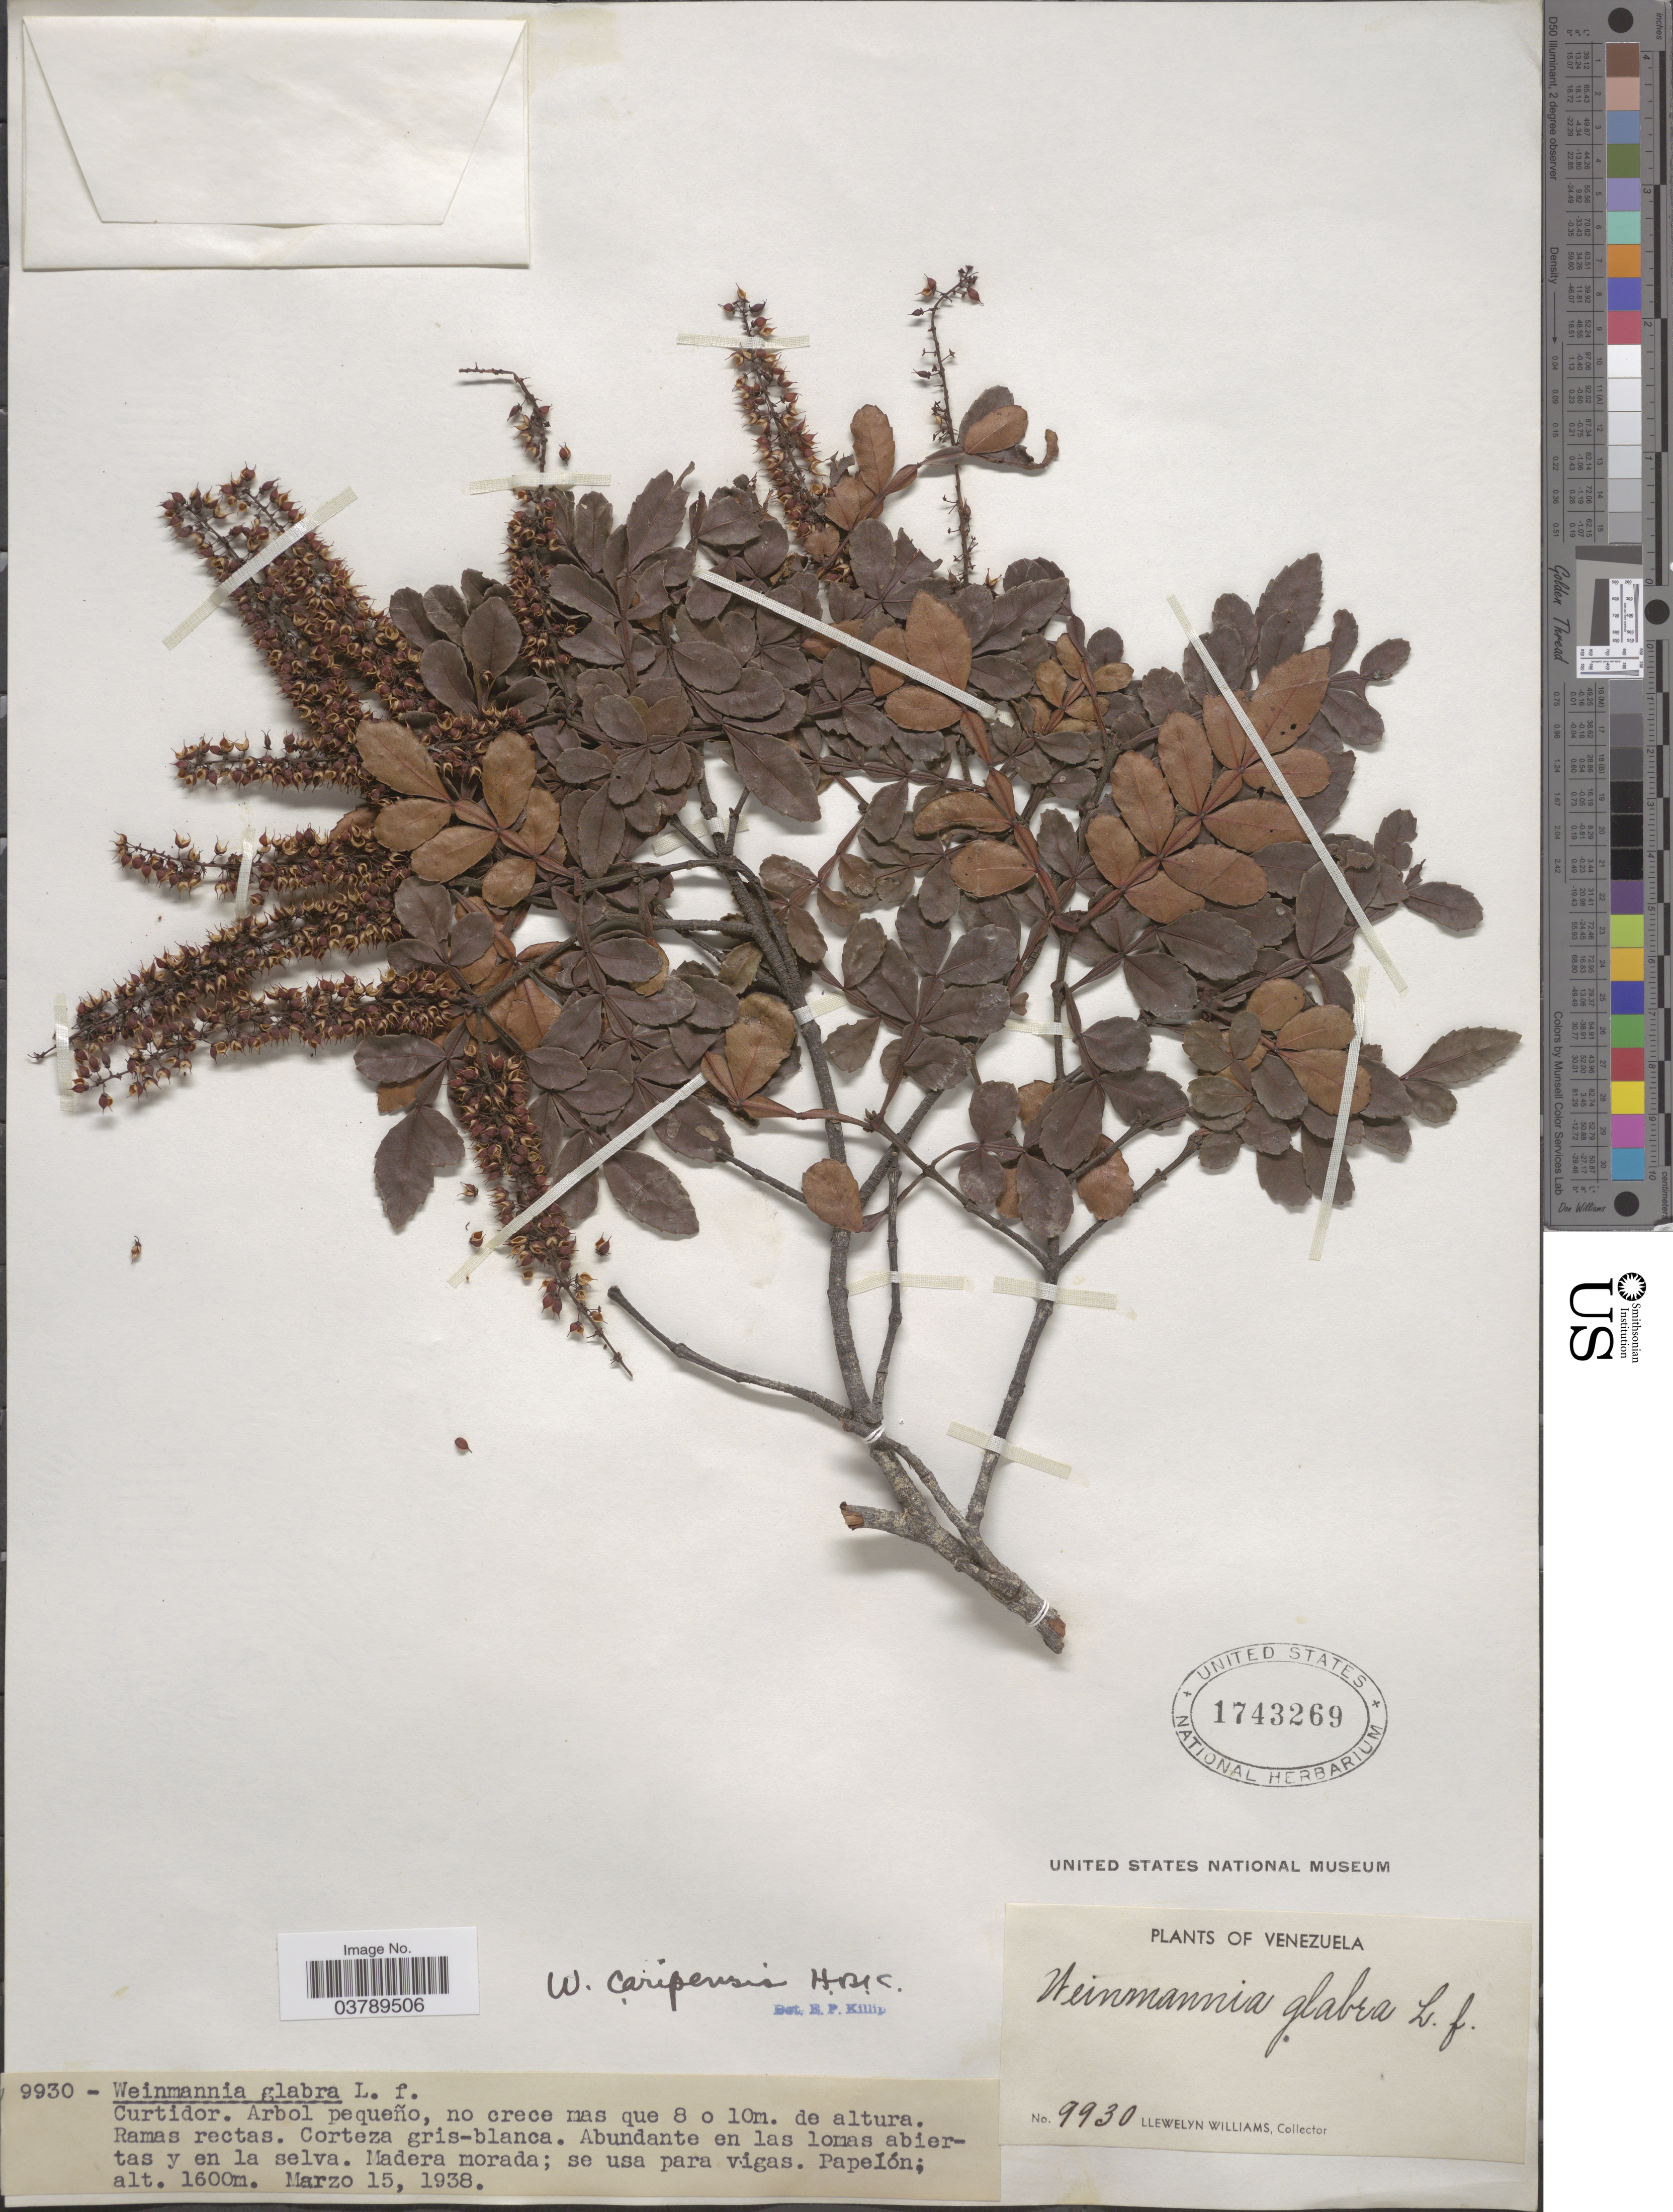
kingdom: Plantae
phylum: Tracheophyta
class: Magnoliopsida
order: Oxalidales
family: Cunoniaceae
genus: Weinmannia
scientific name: Weinmannia pinnata var. caripensis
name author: (Kunth) Cuatrec.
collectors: Ll. Williams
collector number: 9930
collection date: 1938-03-15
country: Venezuela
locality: Madera morada; se usa para vigas, Papelón.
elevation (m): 1600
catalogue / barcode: US 1743269